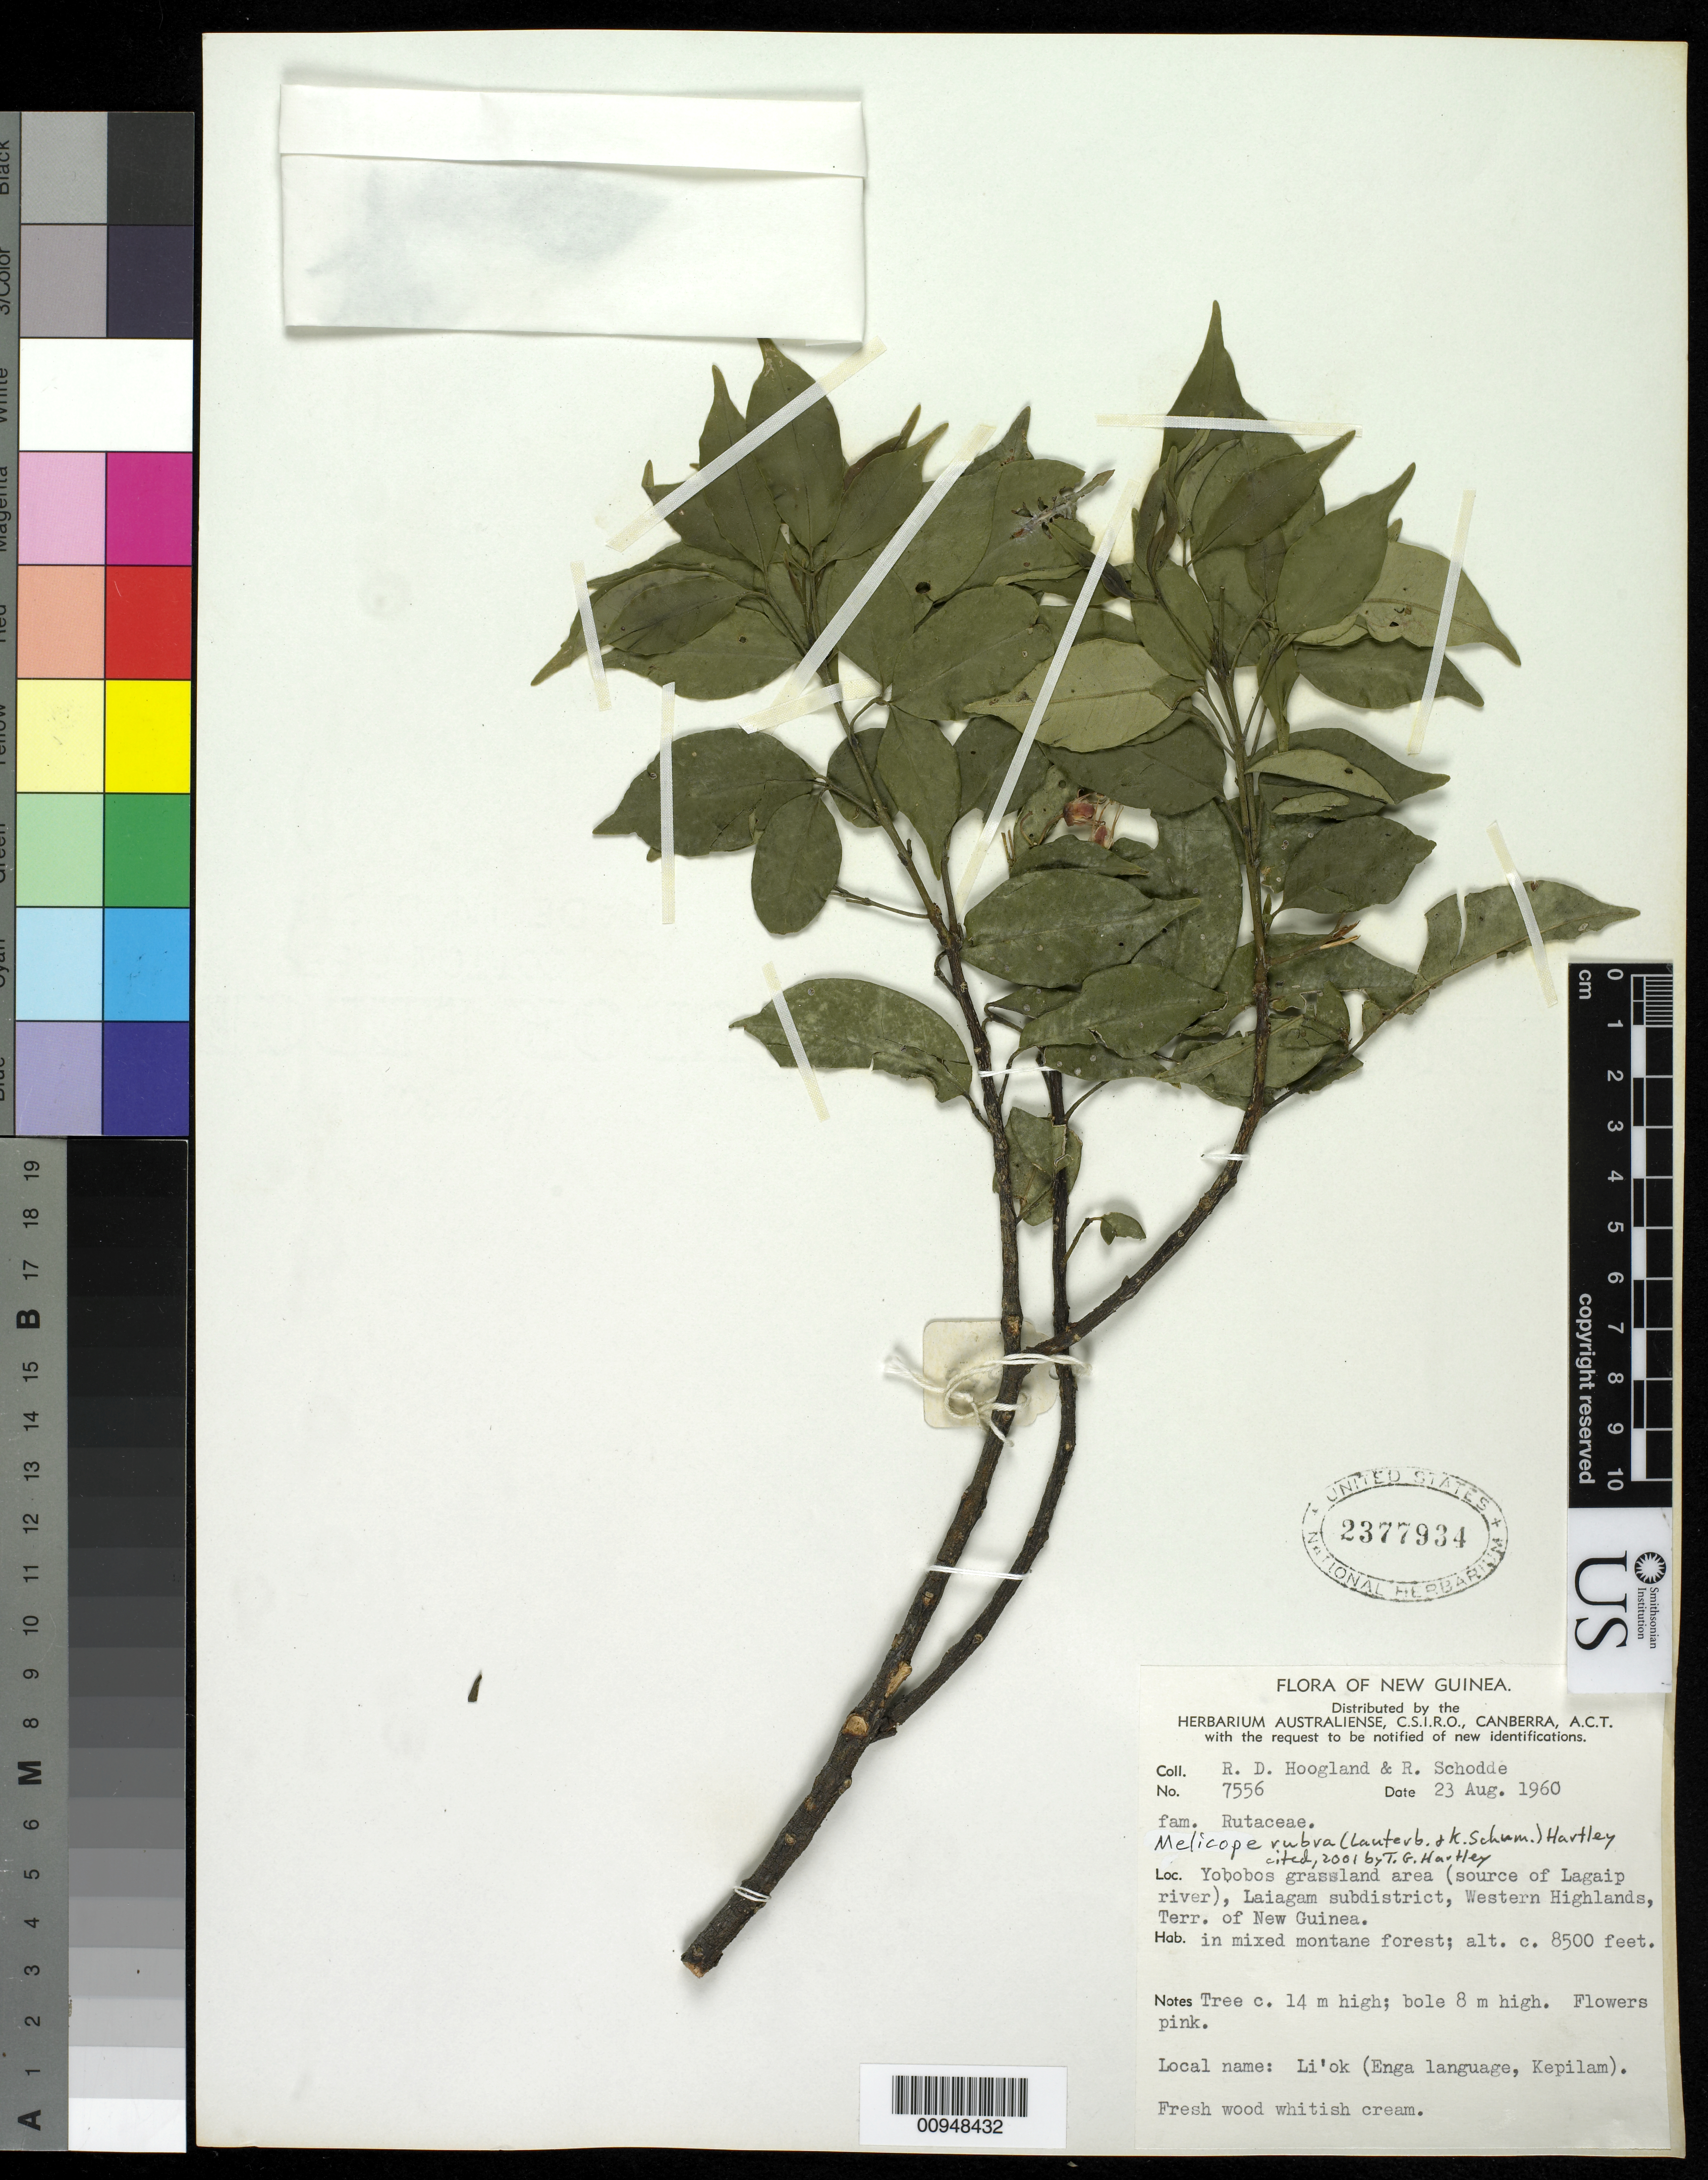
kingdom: Plantae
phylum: Tracheophyta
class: Magnoliopsida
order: Sapindales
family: Rutaceae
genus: Melicope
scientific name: Melicope rubra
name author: (Lauterb. & K. Schum.) T.G. Hartley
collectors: R. D. Hoogland & R. Schodde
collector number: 7556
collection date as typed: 23 Aug 1960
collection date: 1960-08-23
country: Papua New Guinea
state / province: Enga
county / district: Laiagam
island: New Guinea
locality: Yobobos grassland area (source of Lagaip River)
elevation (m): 2591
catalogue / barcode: US 2377934